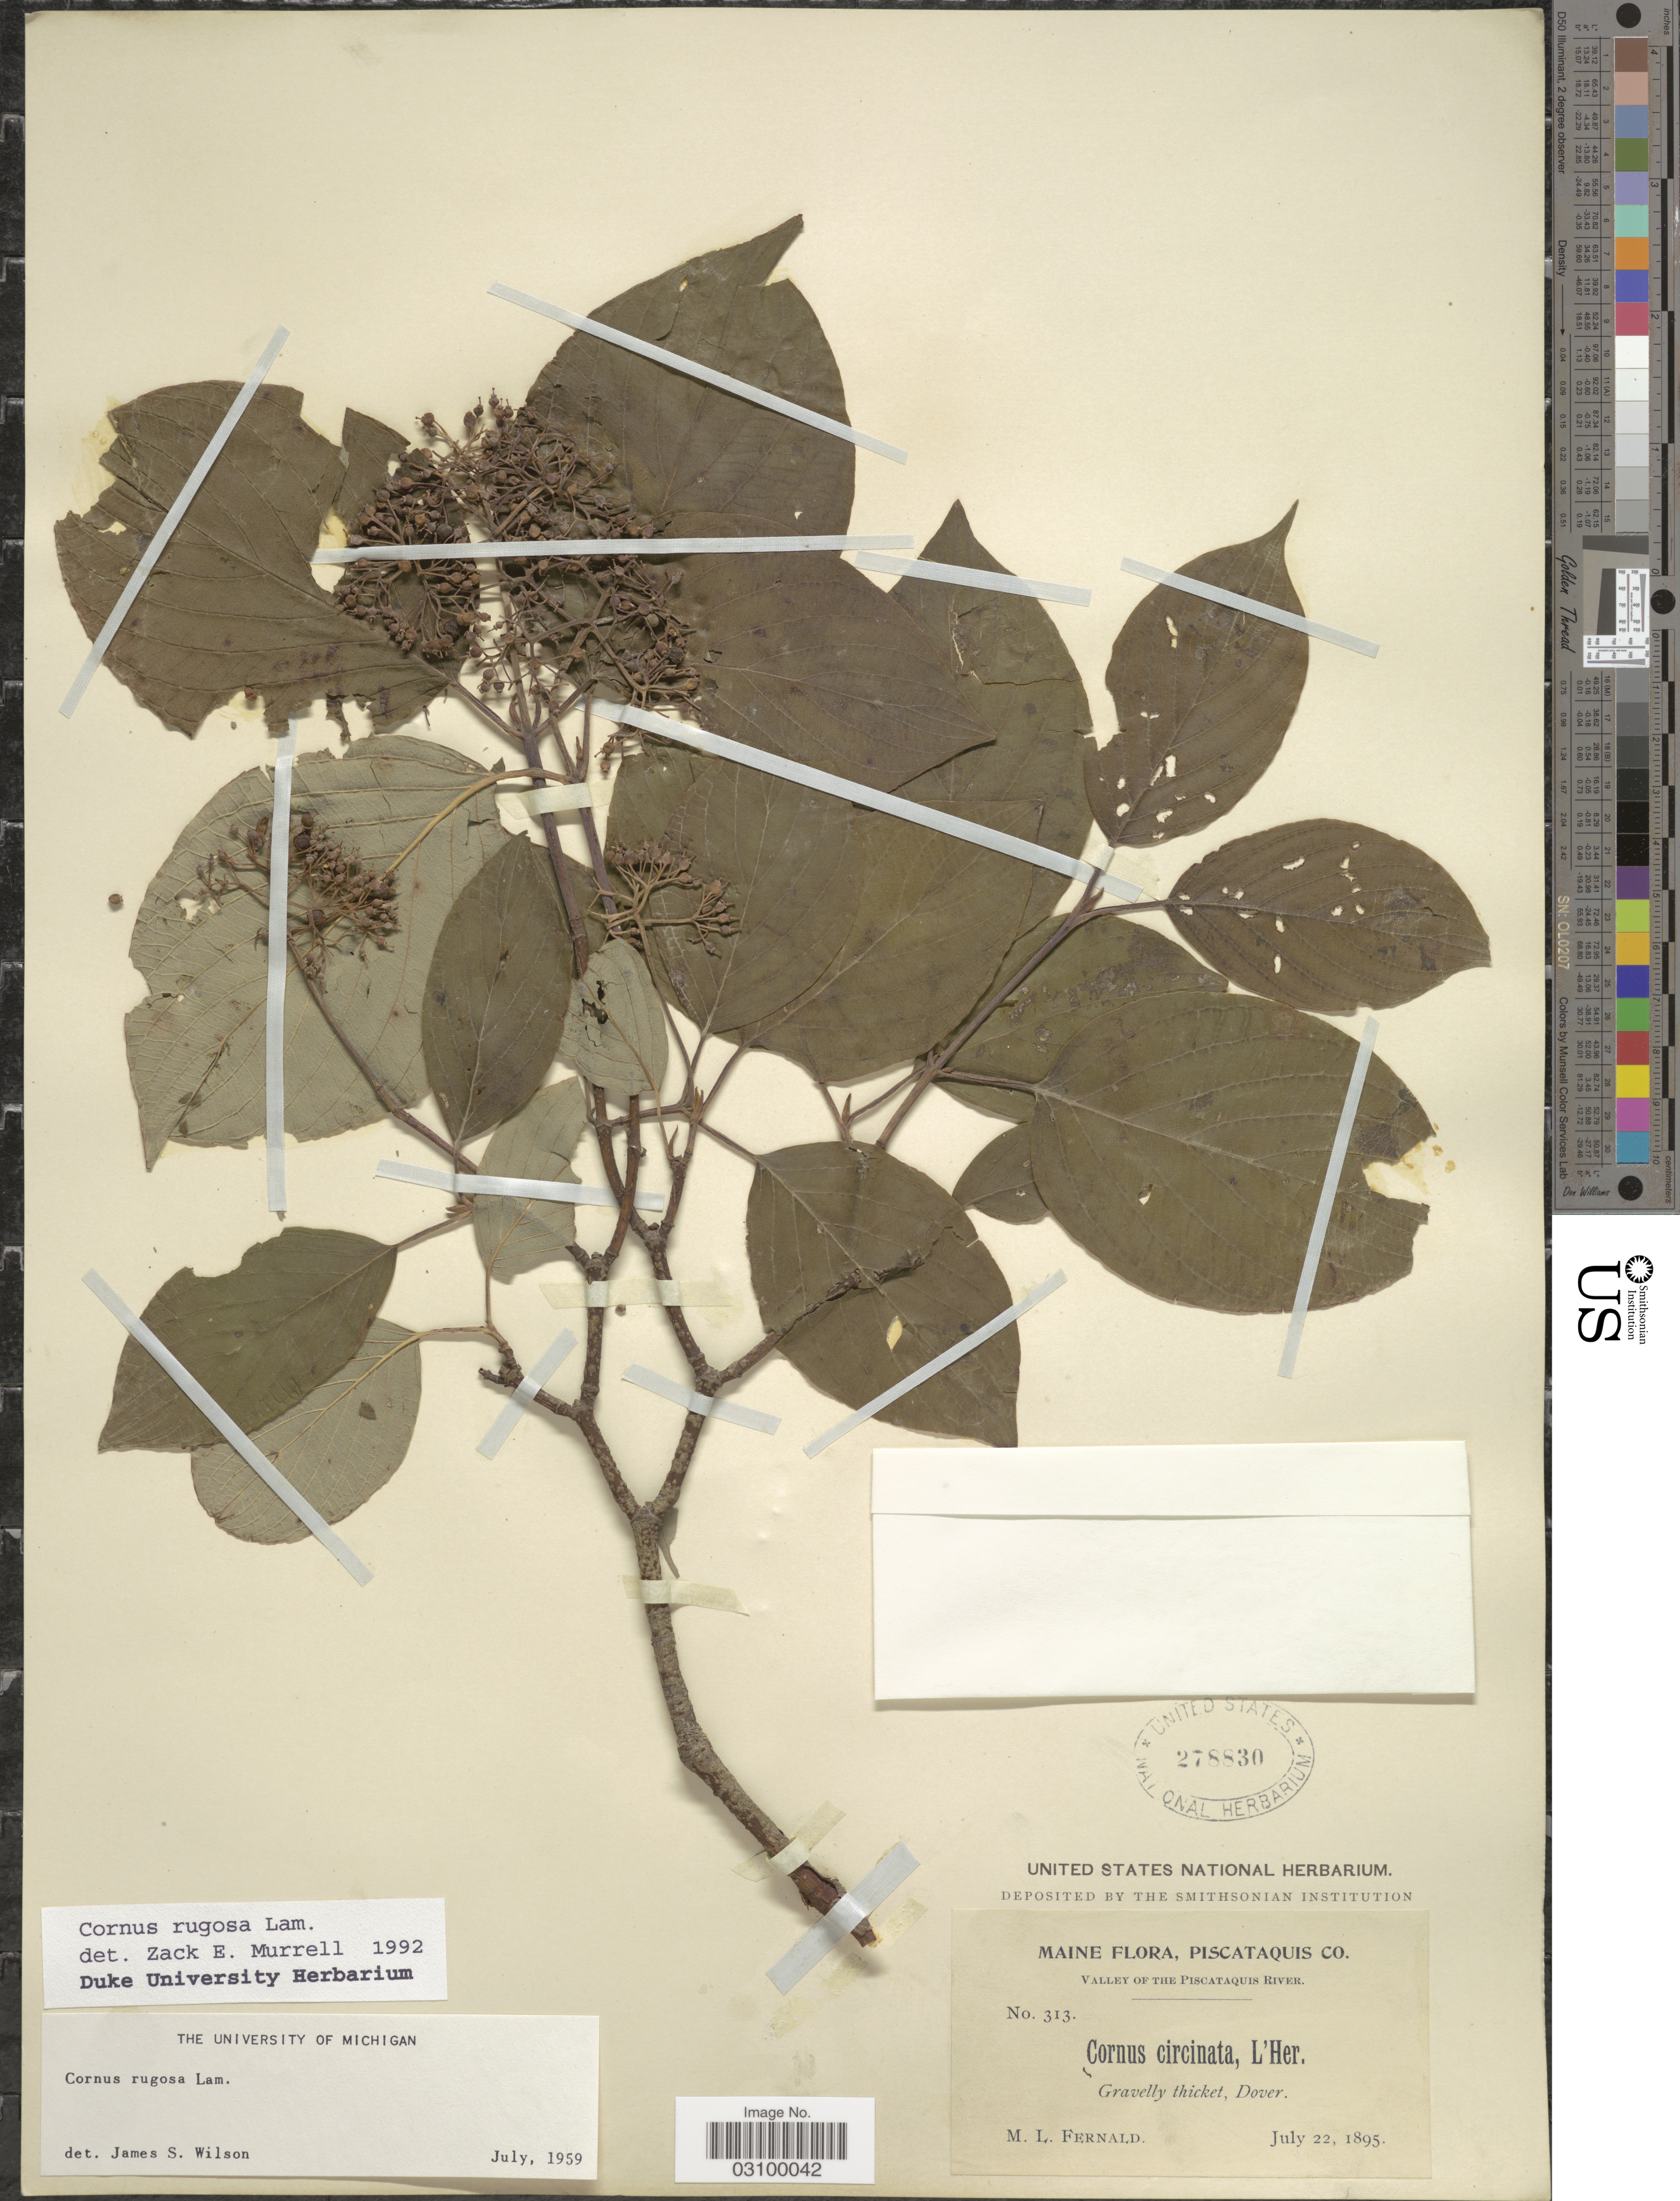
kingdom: Plantae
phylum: Tracheophyta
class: Magnoliopsida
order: Cornales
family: Cornaceae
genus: Cornus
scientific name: Cornus rugosa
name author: Lam.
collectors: M. L. Fernald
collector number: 313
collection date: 1895-07-22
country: United States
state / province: Maine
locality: Piscataquis Co. Valley of the Piscataquis River. Gravelly thicket, Dover.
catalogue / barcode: US 278830